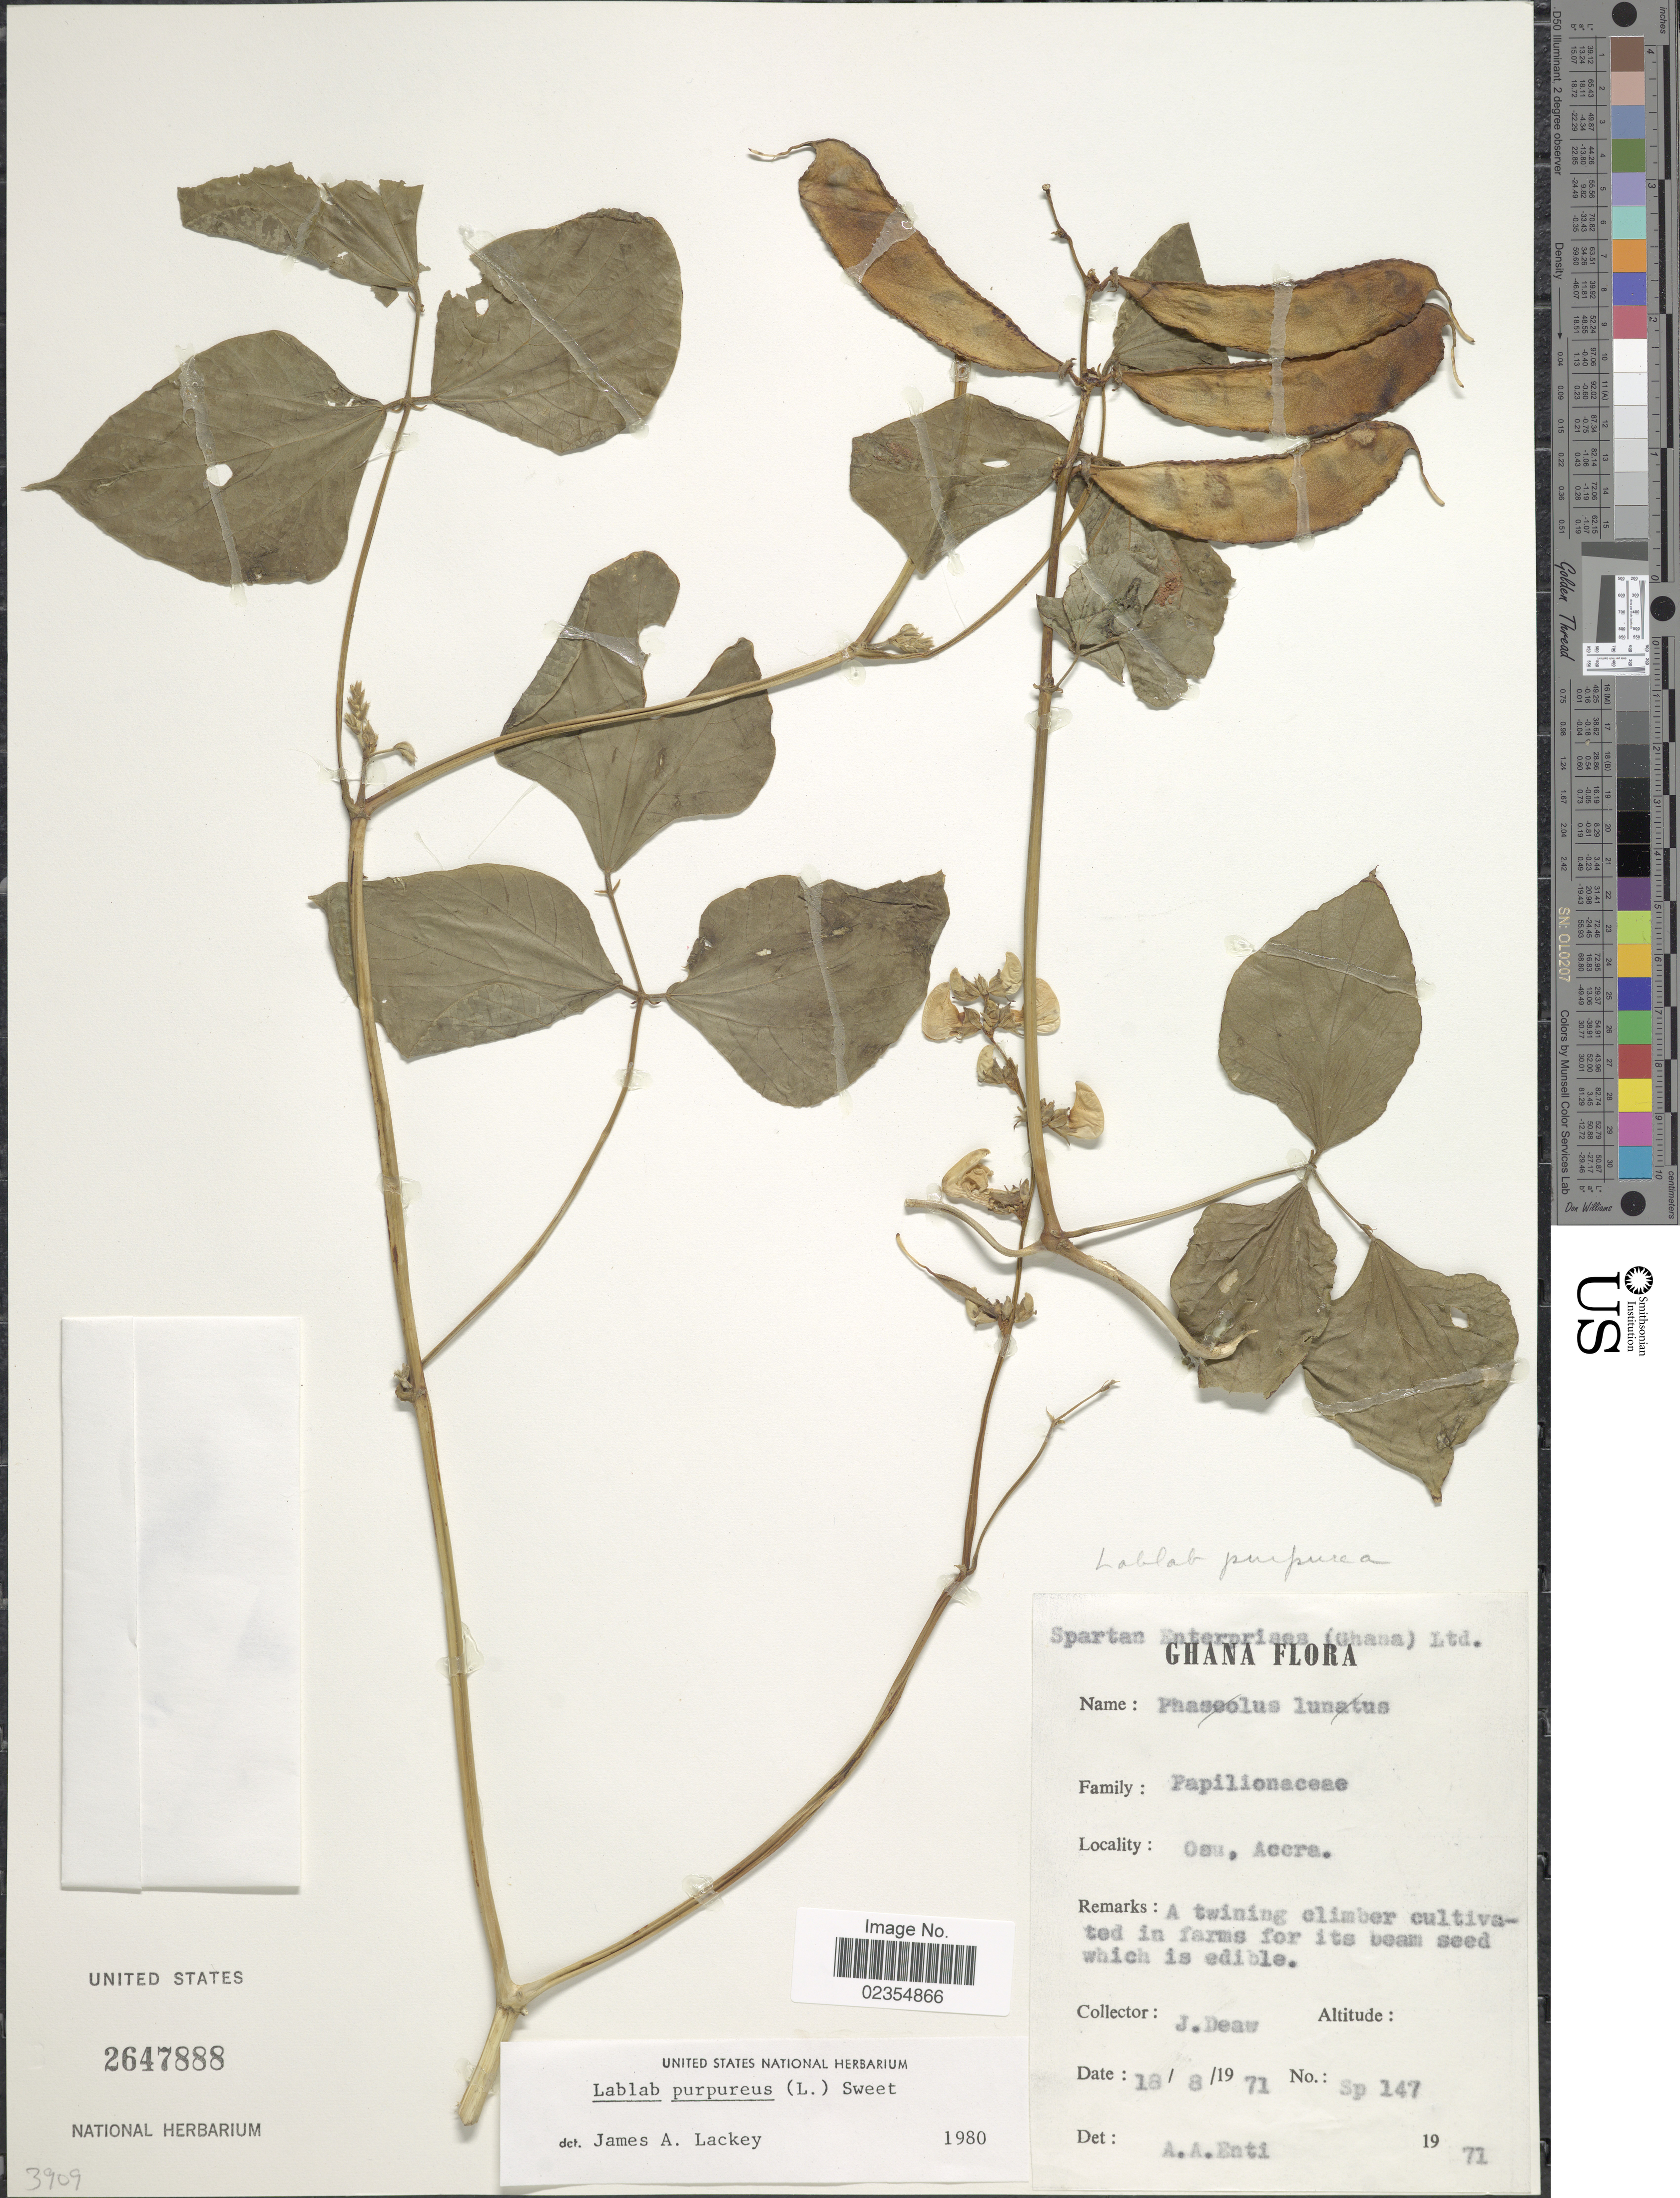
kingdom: Plantae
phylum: Tracheophyta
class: Magnoliopsida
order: Fabales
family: Fabaceae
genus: Lablab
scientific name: Lablab purpureus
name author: (L.) Sweet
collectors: J. Deaw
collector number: SP147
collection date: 1971-08-18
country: Ghana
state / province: Greater Accra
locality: Oau, Accra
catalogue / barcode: US 2647888